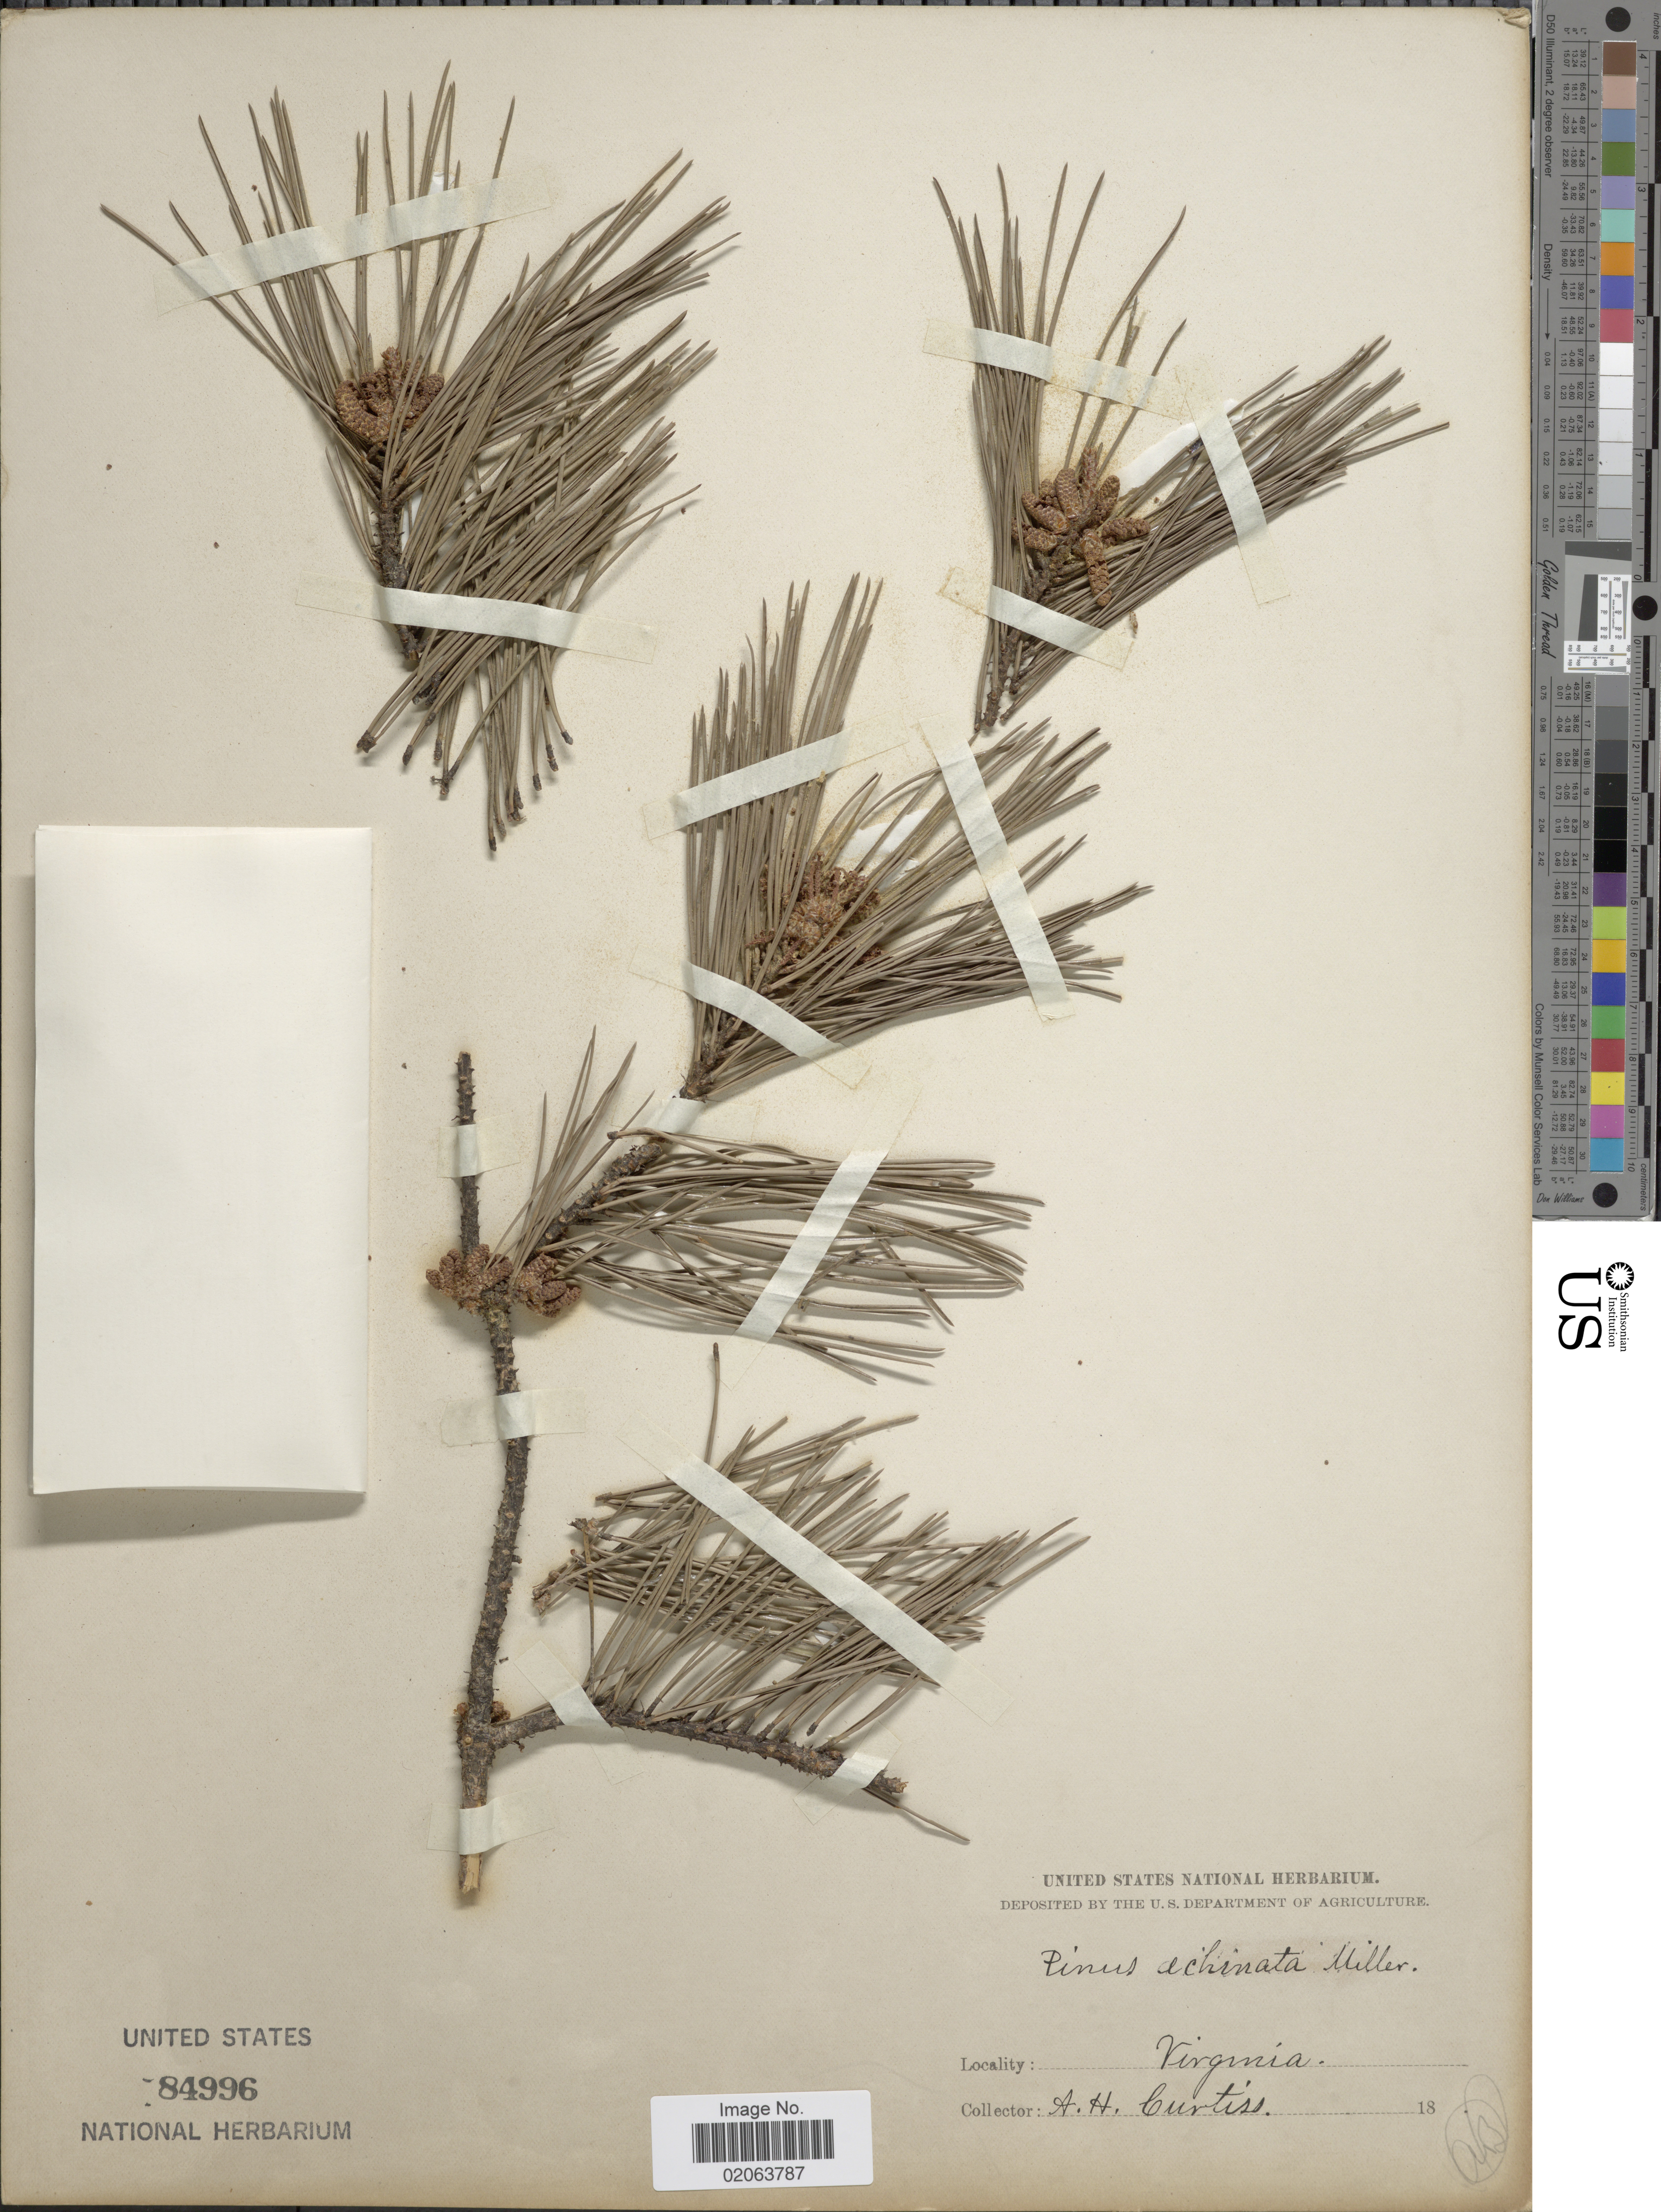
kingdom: Plantae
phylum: Tracheophyta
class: Pinopsida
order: Pinales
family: Pinaceae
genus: Pinus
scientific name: Pinus echinata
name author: Mill.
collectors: A. H. Curtiss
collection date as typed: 18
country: United States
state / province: Virginia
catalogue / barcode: US 84996